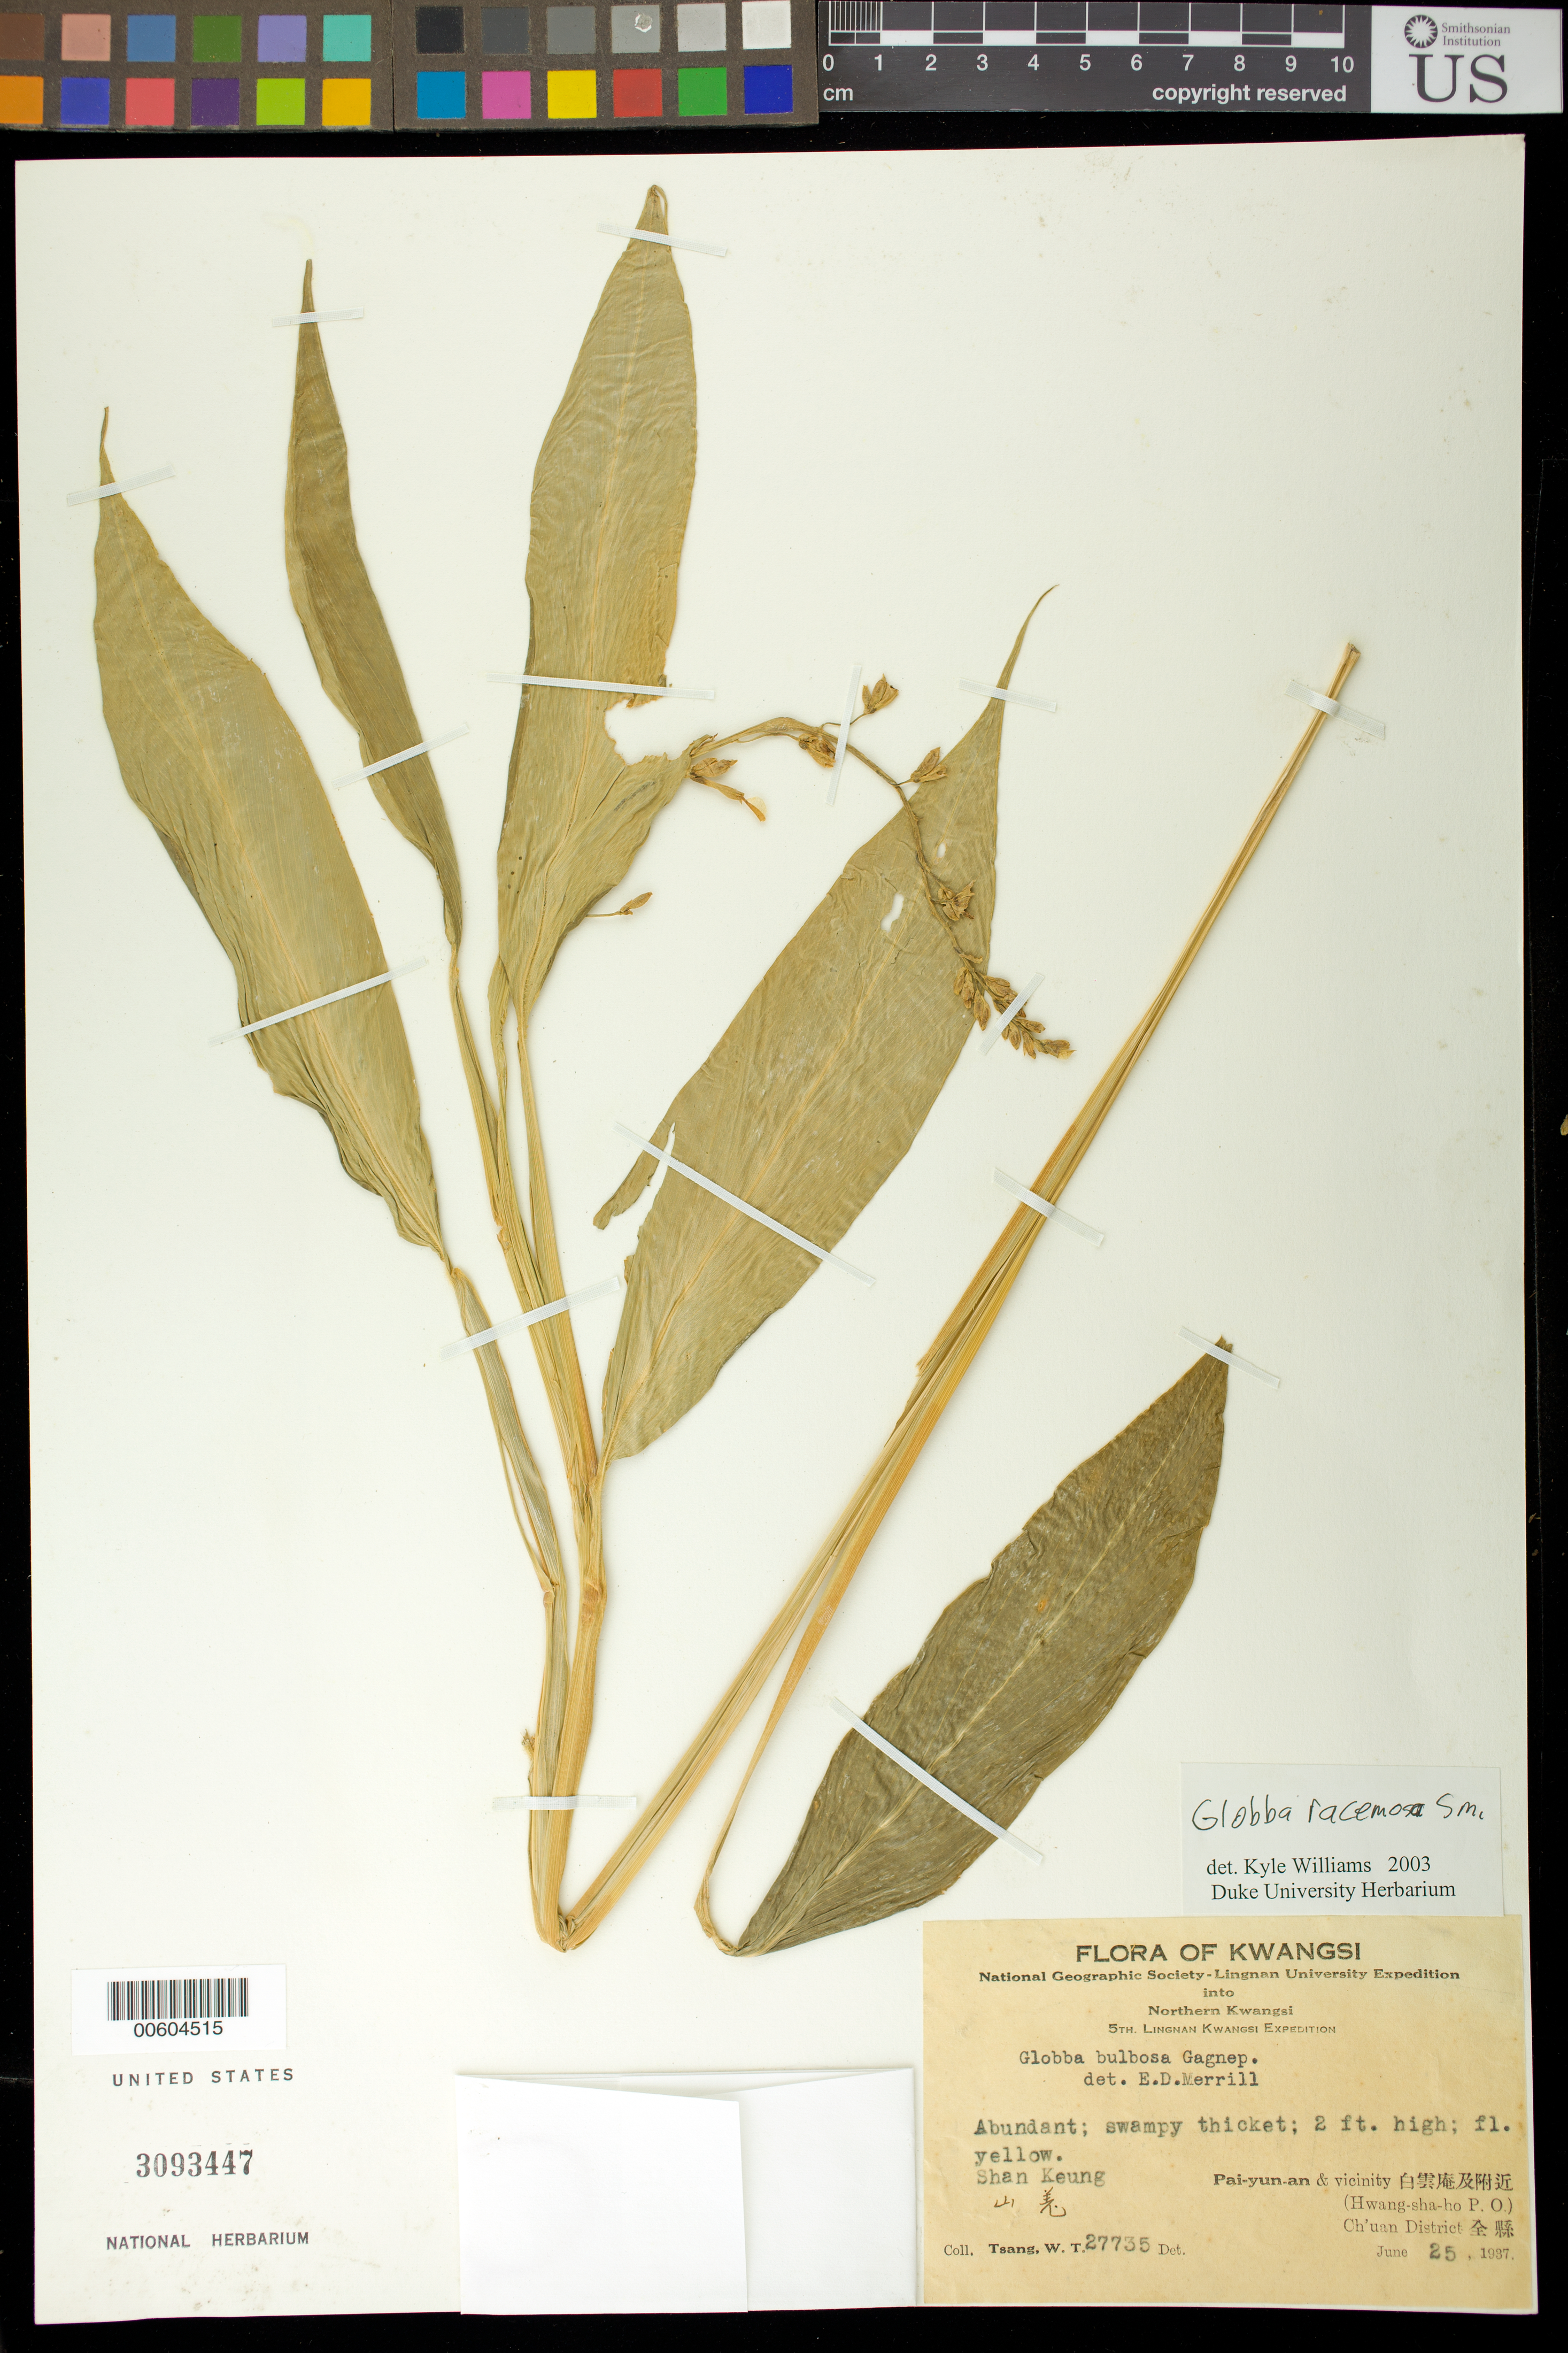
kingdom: Plantae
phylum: Tracheophyta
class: Liliopsida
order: Zingiberales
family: Zingiberaceae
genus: Globba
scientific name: Globba racemosa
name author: Sm.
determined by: Williams, K. J.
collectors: W. T. Tsang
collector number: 27735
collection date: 1937-06-25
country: China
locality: Northern Kwangsi, Pal-yun-an and vicinity, Hwang-sha-ho, Ch'uan District.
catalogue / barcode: US 3093447